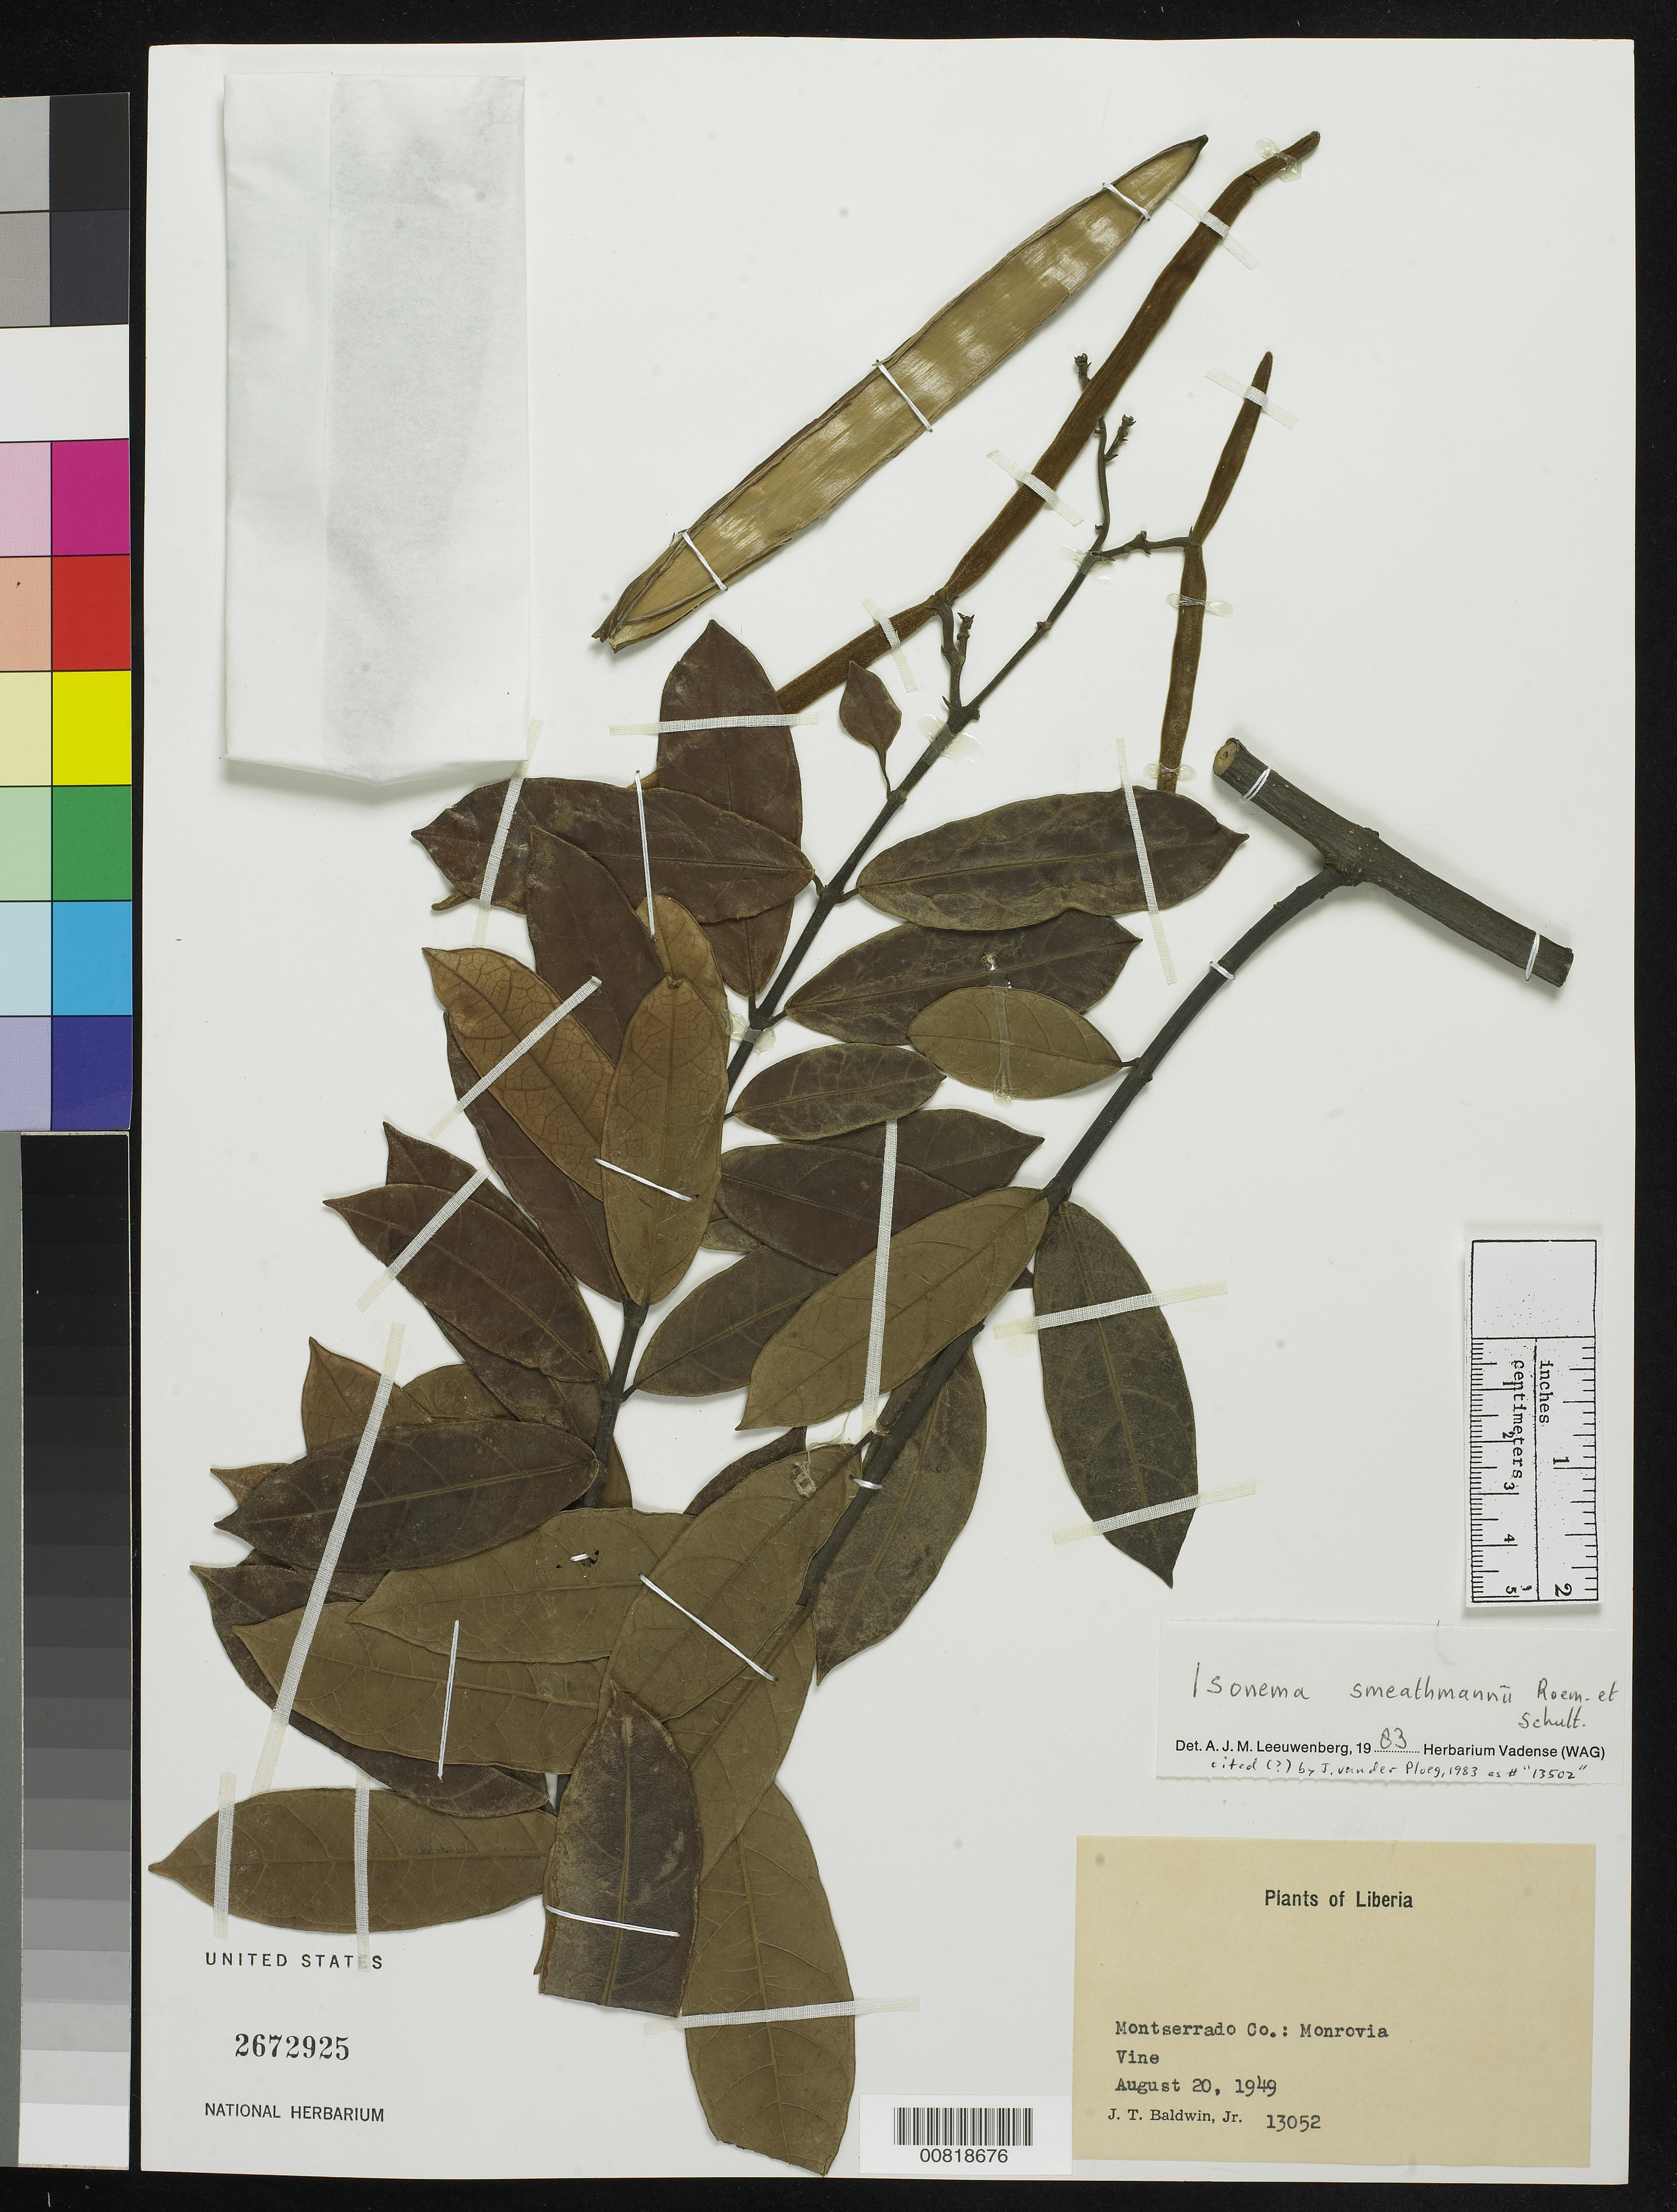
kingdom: Plantae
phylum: Tracheophyta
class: Magnoliopsida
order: Gentianales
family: Apocynaceae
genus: Isonema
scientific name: Isonema smeathmannii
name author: Roem. & Schult.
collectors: J. T. Baldwin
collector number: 13052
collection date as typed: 20 Aug 1949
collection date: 1949-08-20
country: Liberia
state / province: Montserrado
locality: Monrovia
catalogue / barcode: US 2672925